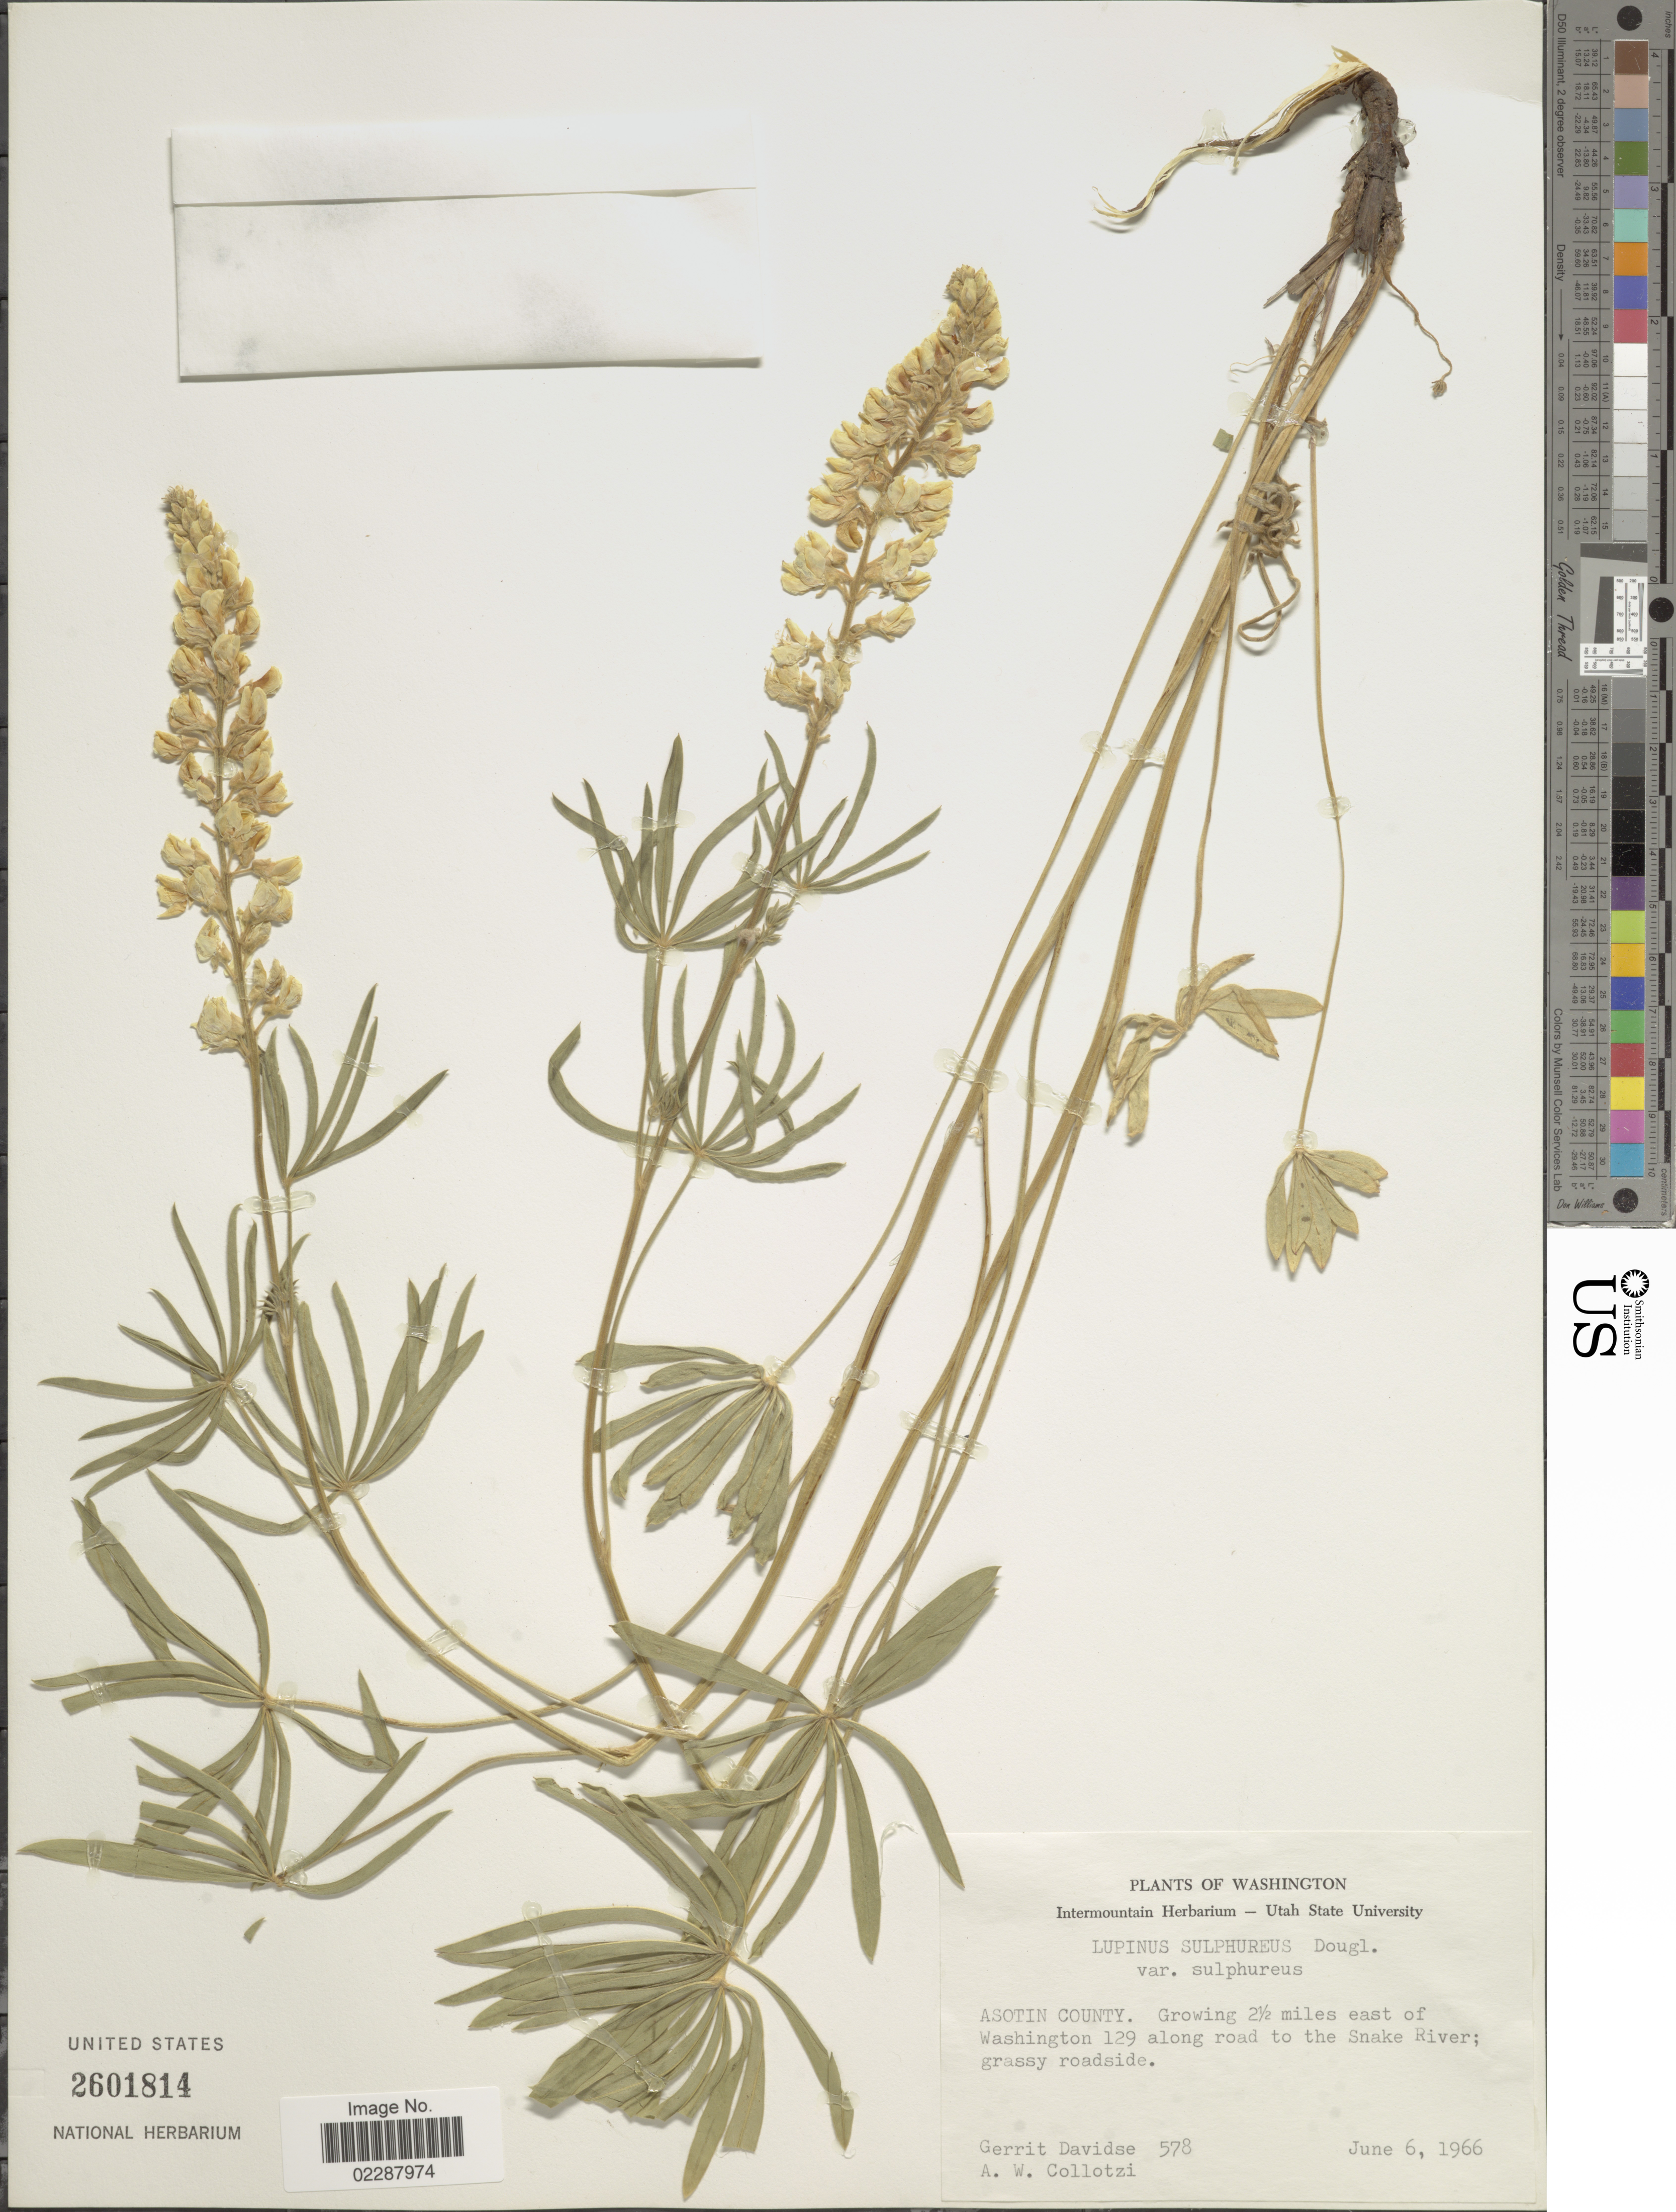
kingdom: Plantae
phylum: Tracheophyta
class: Magnoliopsida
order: Fabales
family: Fabaceae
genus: Lupinus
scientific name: Lupinus sulphureus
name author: Douglas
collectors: G. Davidse & A. W. Collotzi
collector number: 578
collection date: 1966-06-06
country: United States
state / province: Washington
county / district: Asotin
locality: Asotin County. Growing 2 ½ miles east of Washington 129 along road to the Snake River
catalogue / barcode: US 2601814